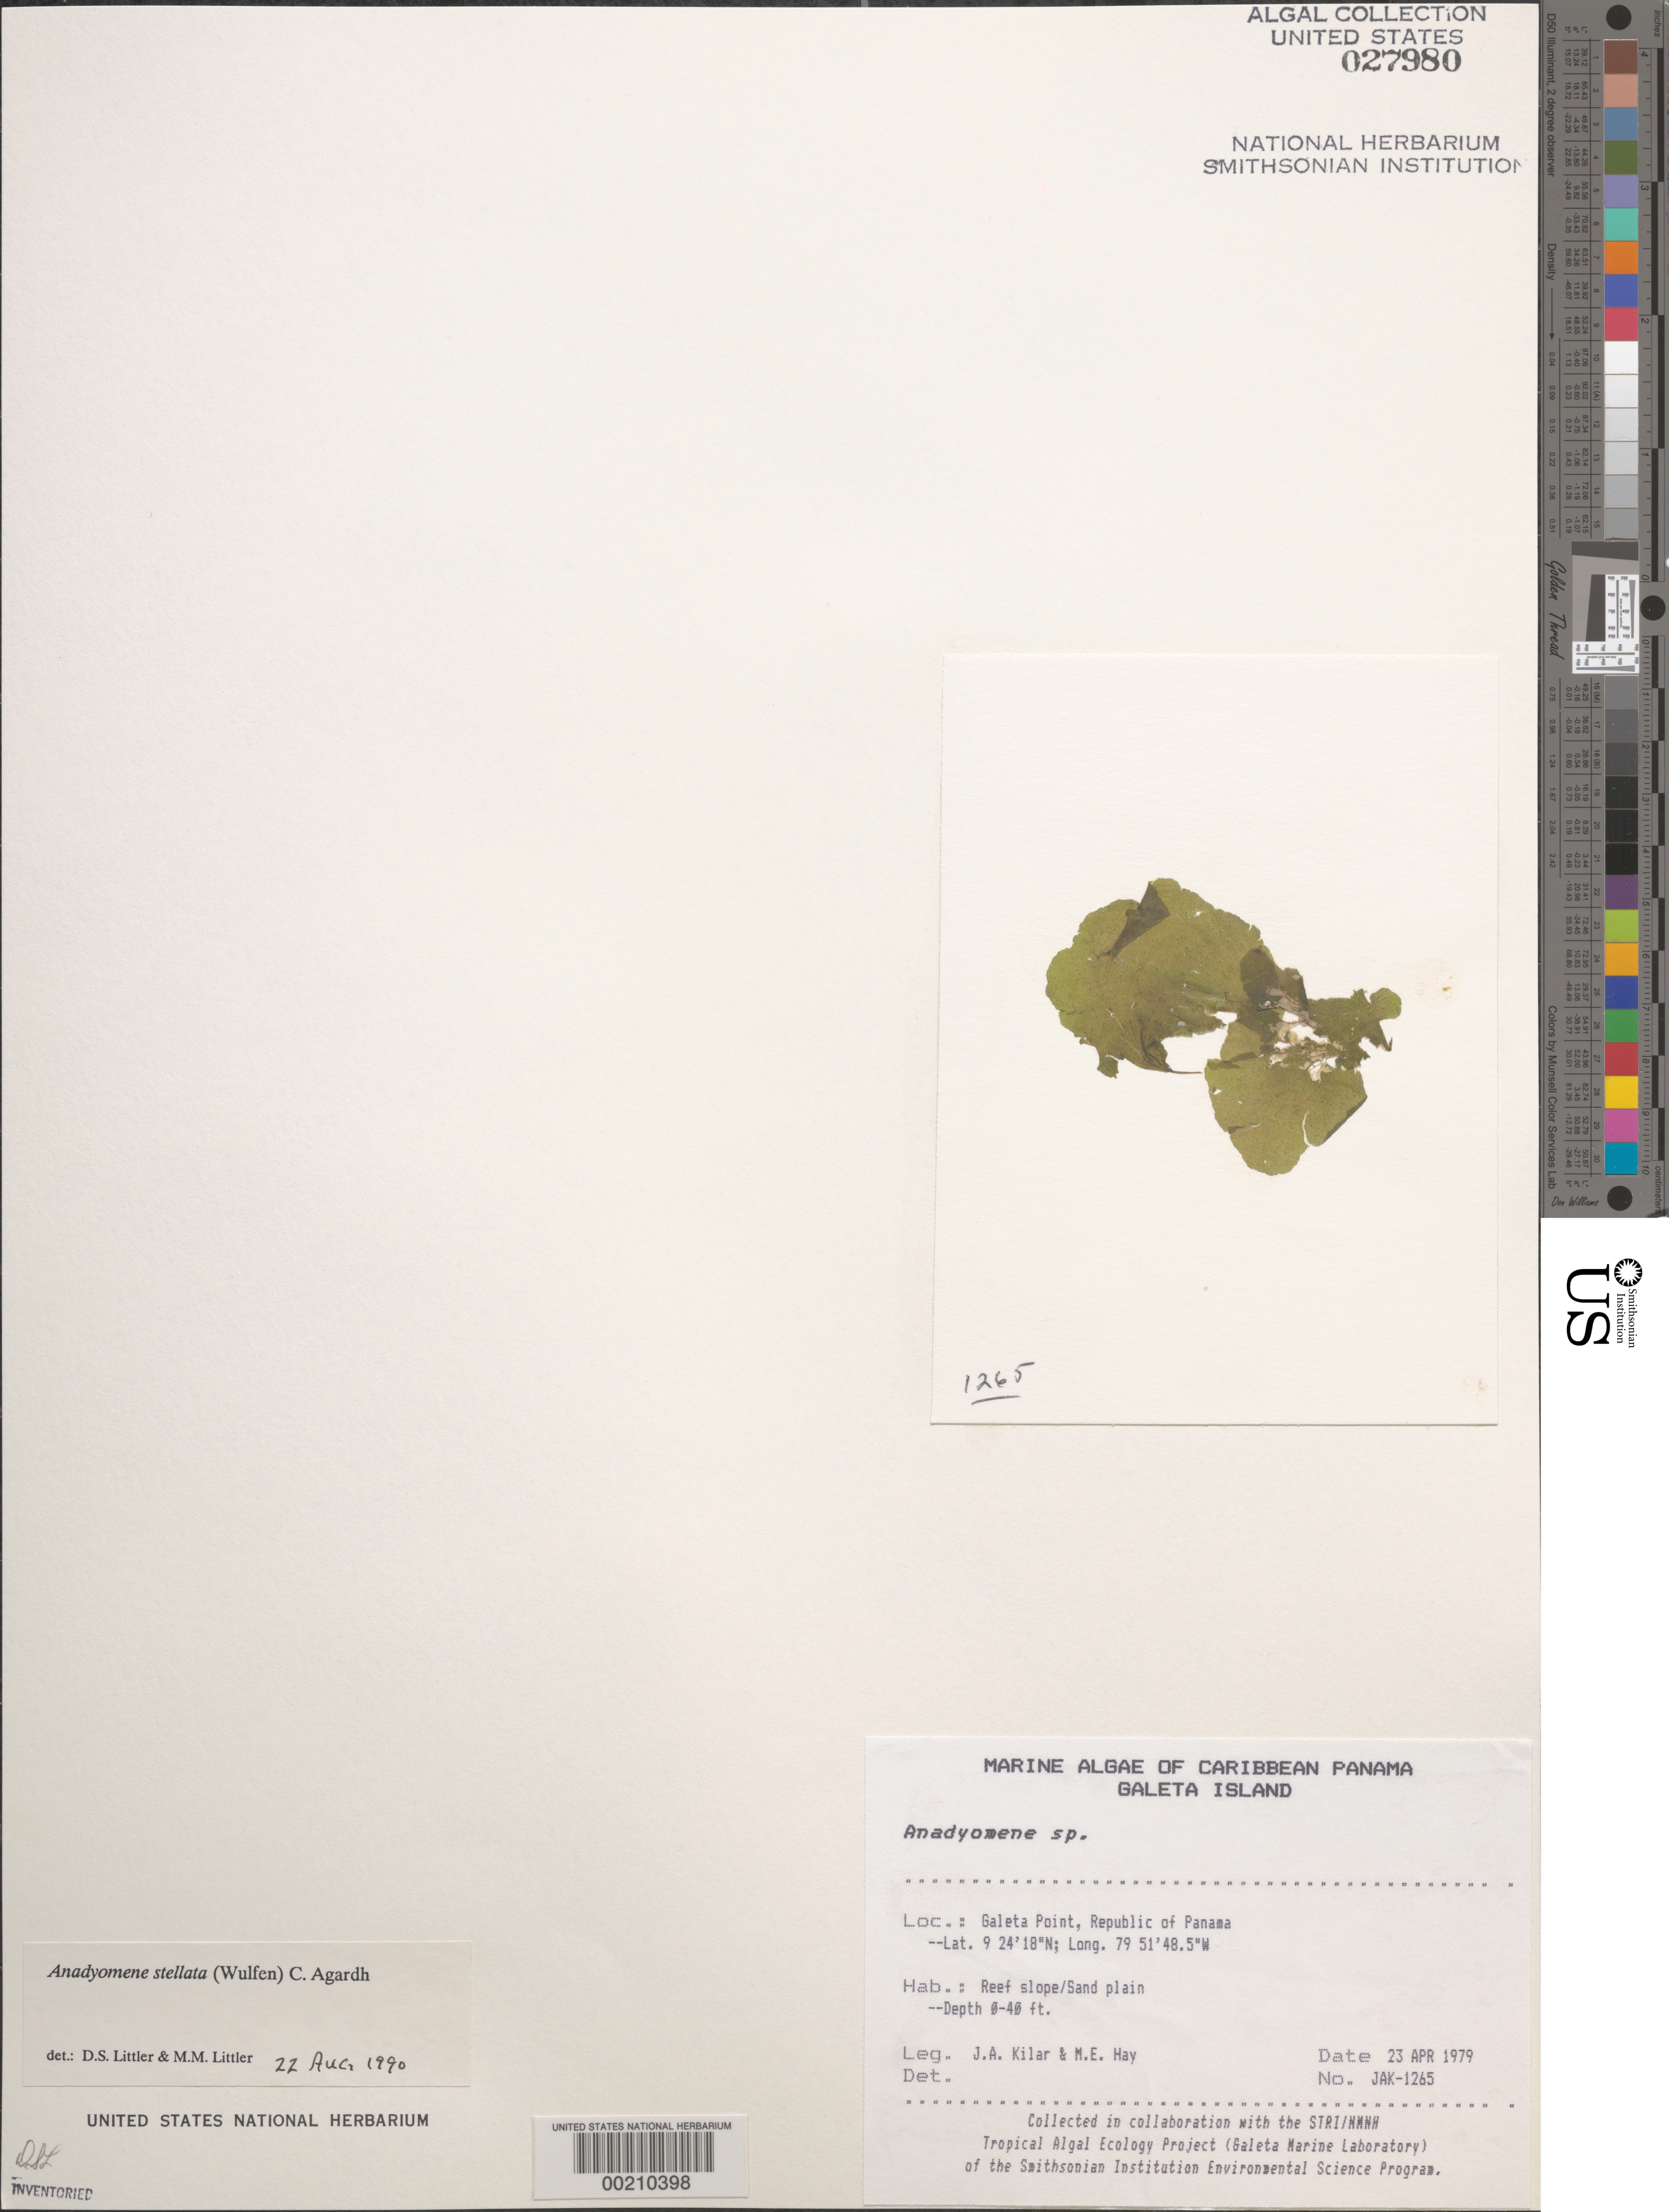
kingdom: Plantae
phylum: Chlorophyta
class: Ulvophyceae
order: Cladophorales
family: Anadyomenaceae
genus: Anadyomene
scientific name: Anadyomene stellata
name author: (Wulfen) C. Agardh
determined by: Littler, D. S.; Littler, M. M.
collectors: J. A. Kilar & M. E. Hay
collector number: JAK-1265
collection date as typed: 23 Apr 1979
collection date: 1979-04-23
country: Panama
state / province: Colón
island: Galeta Island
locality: Galeta Point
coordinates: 9 24' 18" N, 79 51' 48.5" W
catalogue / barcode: US 27980